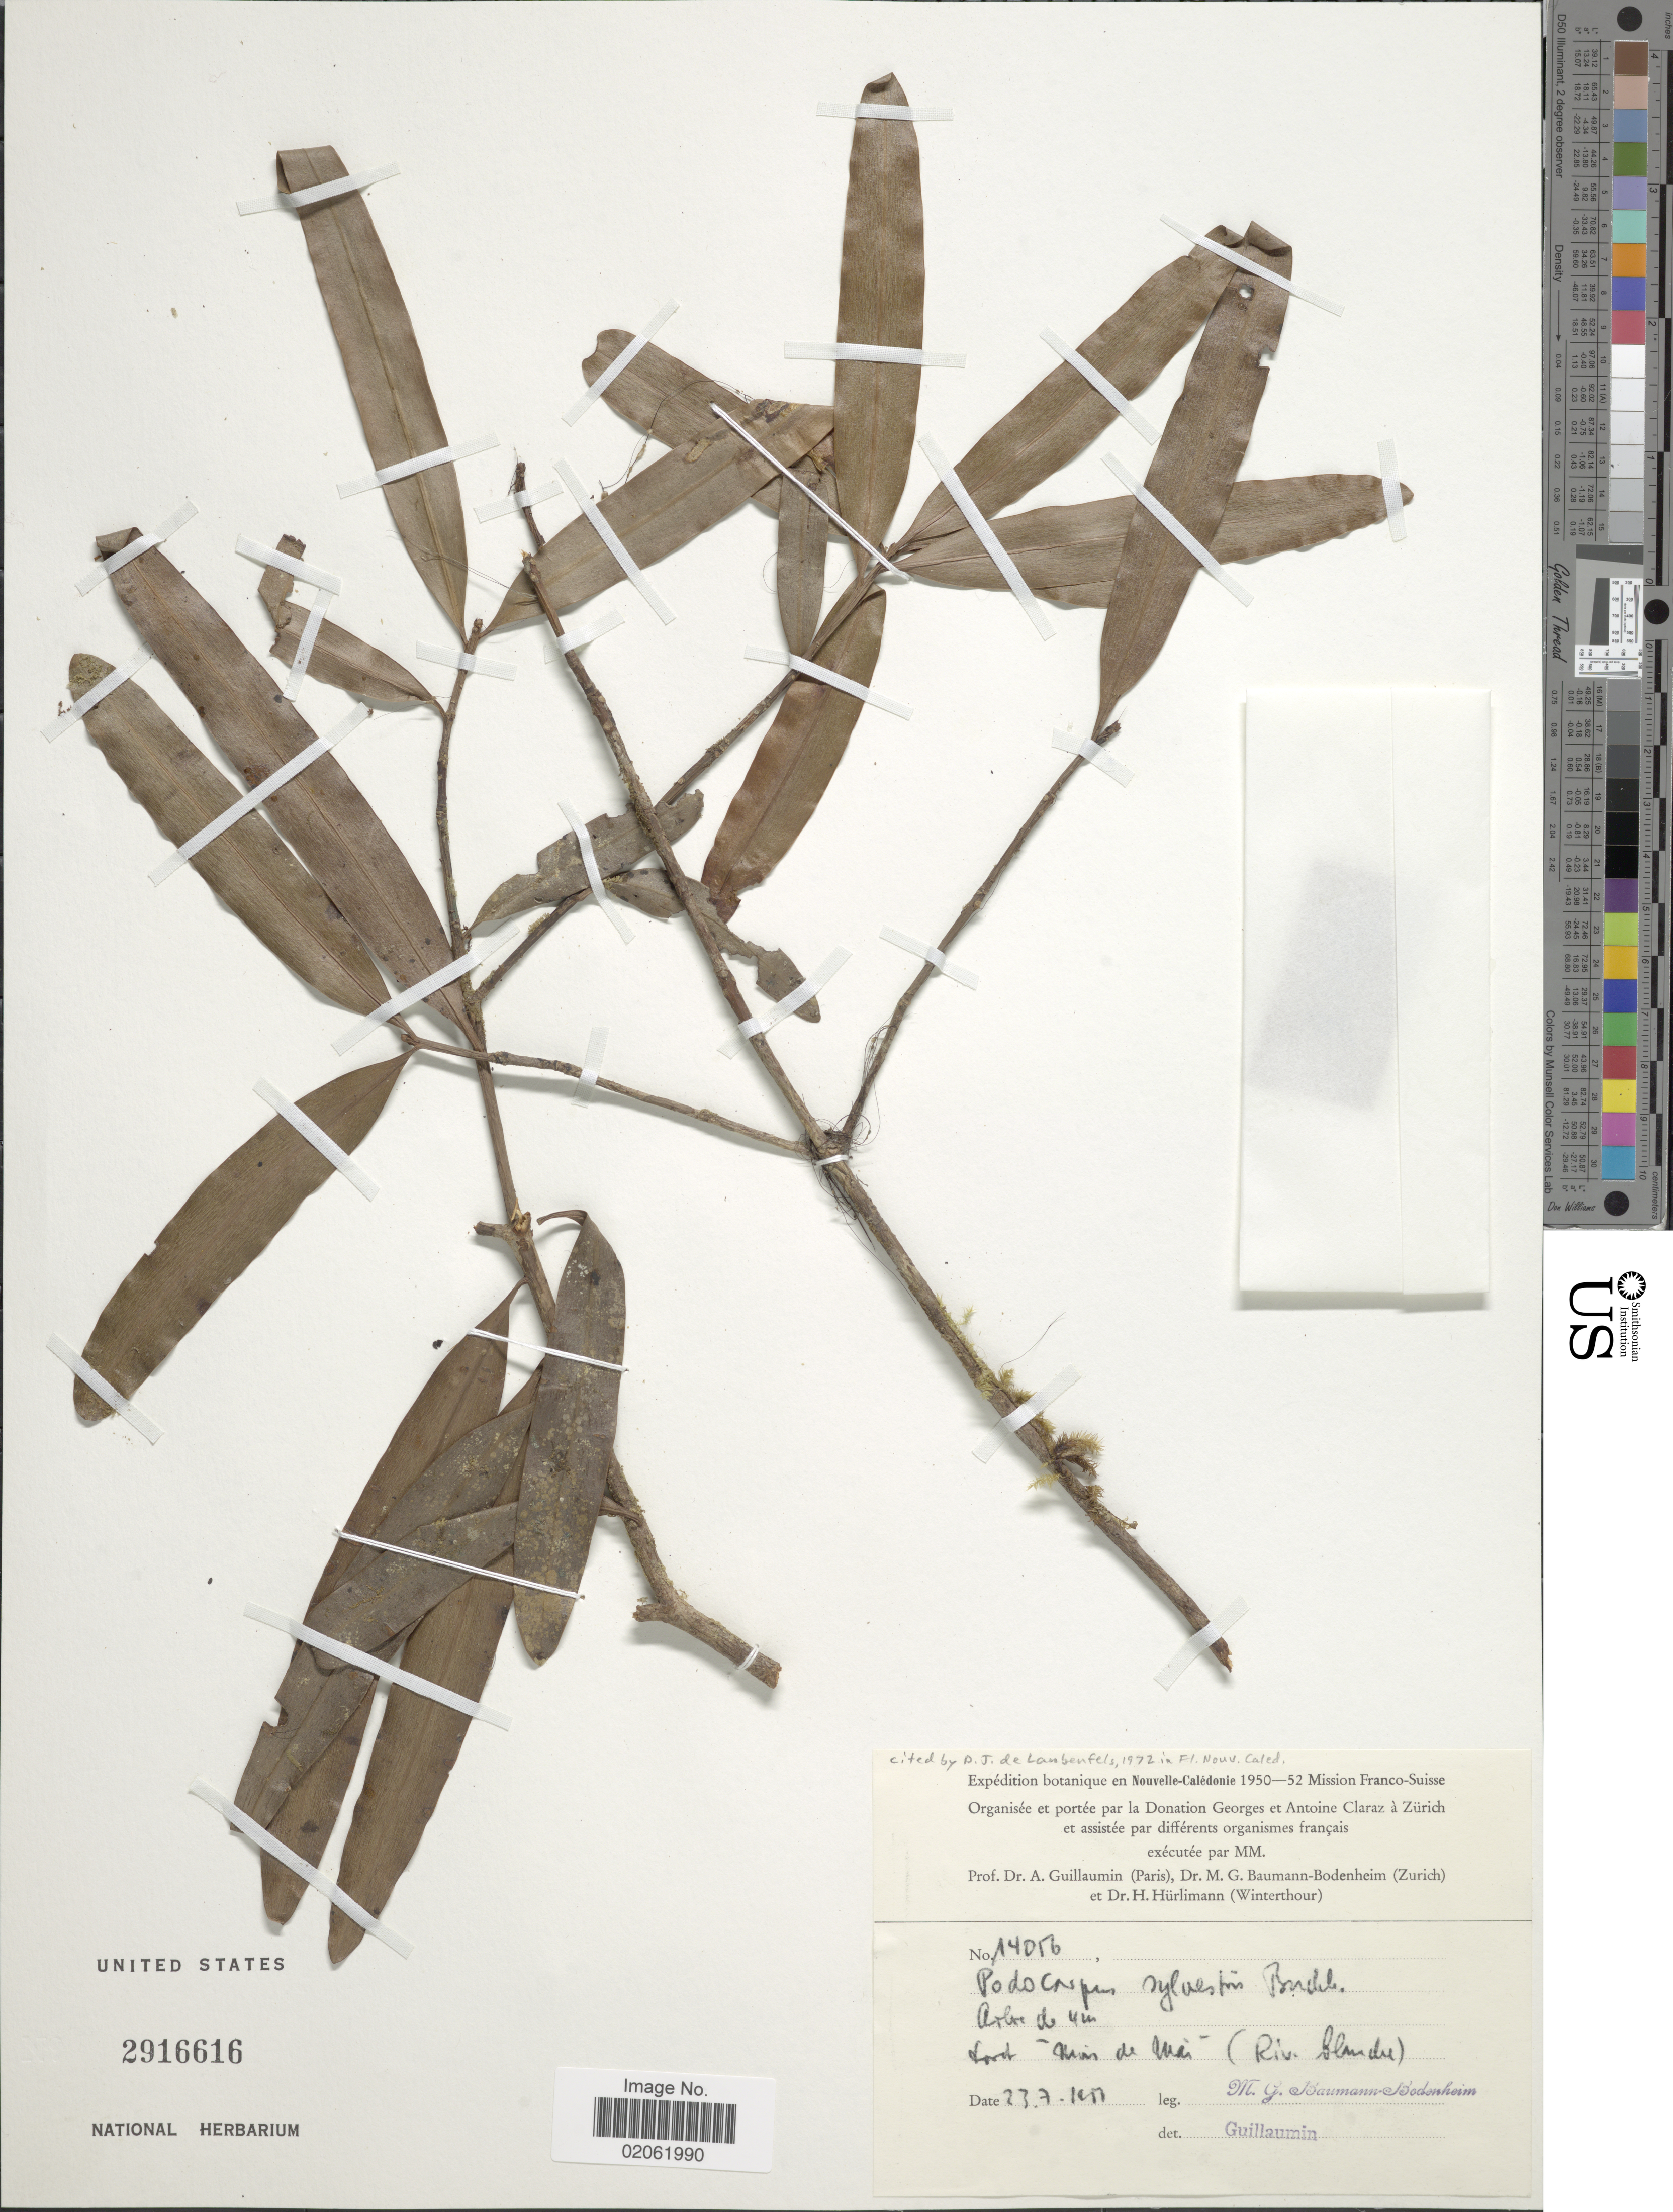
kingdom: Plantae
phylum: Tracheophyta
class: Pinopsida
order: Pinales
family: Podocarpaceae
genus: Podocarpus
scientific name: Podocarpus sylvestris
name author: J. Buchholz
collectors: M. G. Baumann-Bodenheim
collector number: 14056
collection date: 1951-07-23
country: New Caledonia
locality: Foret Mois de Mai (Riv. blanche)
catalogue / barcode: US 2916616